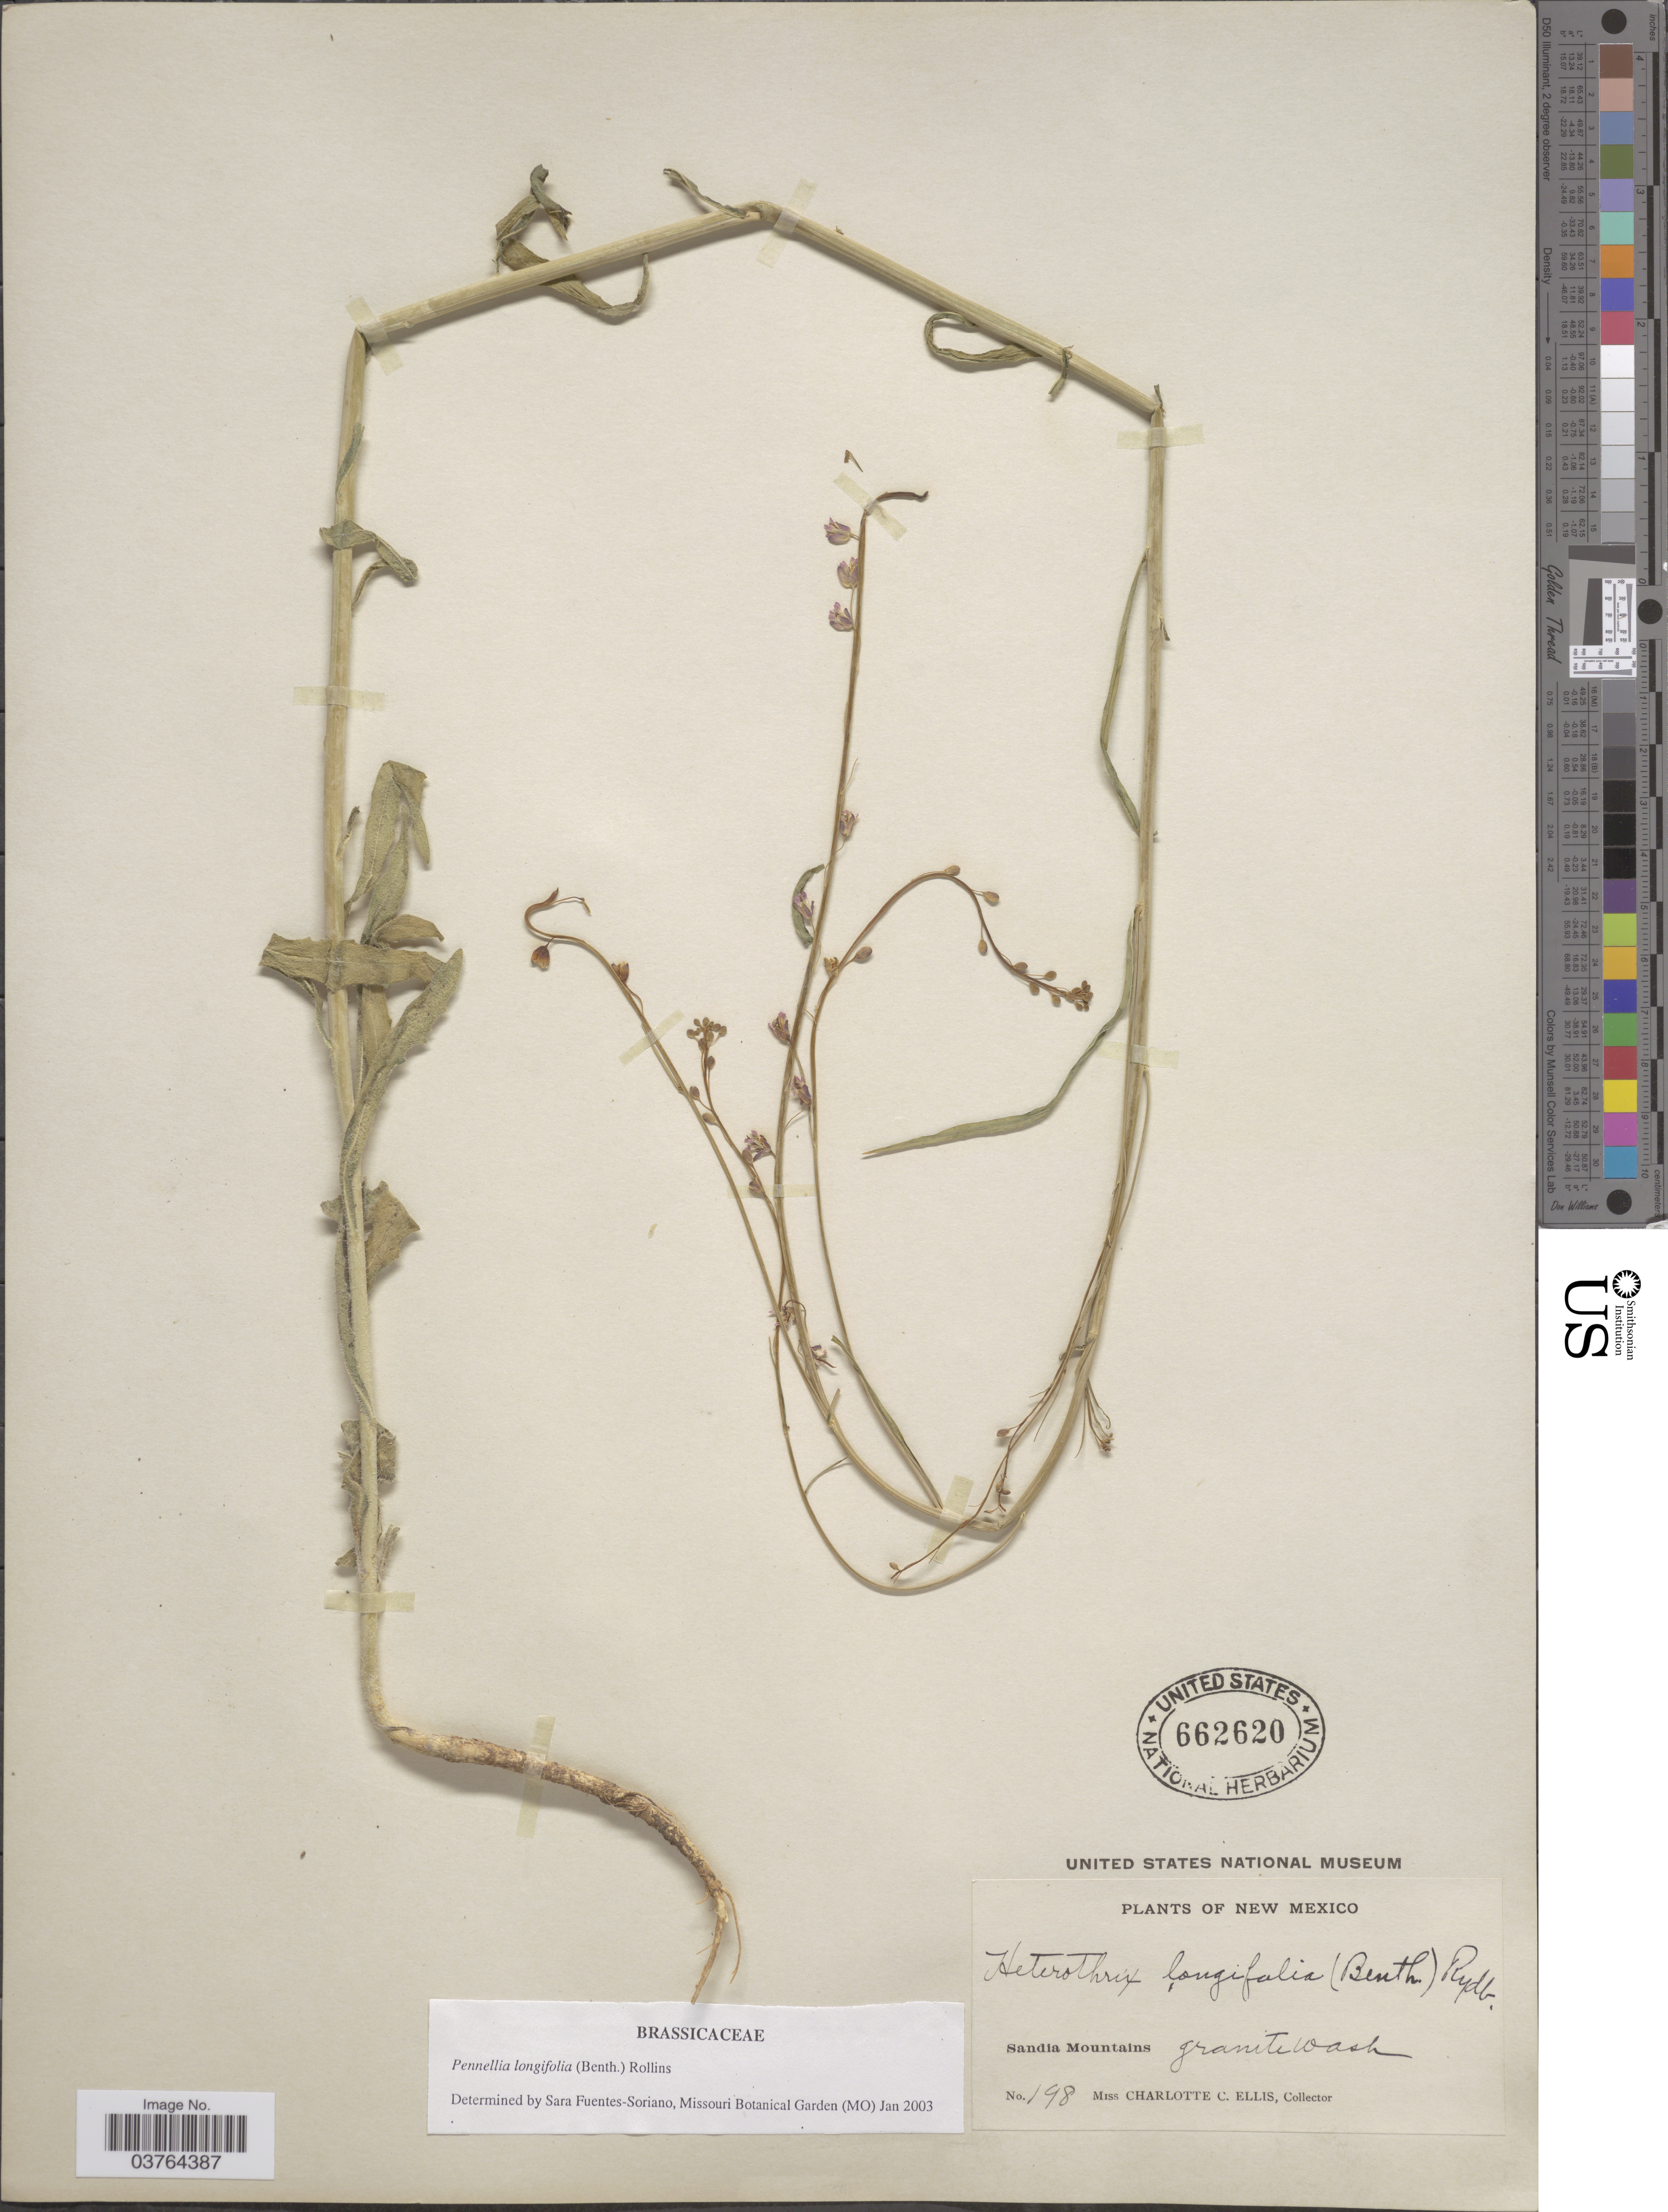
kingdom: Plantae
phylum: Tracheophyta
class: Magnoliopsida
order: Brassicales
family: Brassicaceae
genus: Pennellia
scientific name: Pennellia longifolia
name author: (Benth.) Rollins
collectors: C. C. Ellis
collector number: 198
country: United States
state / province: New Mexico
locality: Sandia Mountains. Granite wash.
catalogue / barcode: US 662620